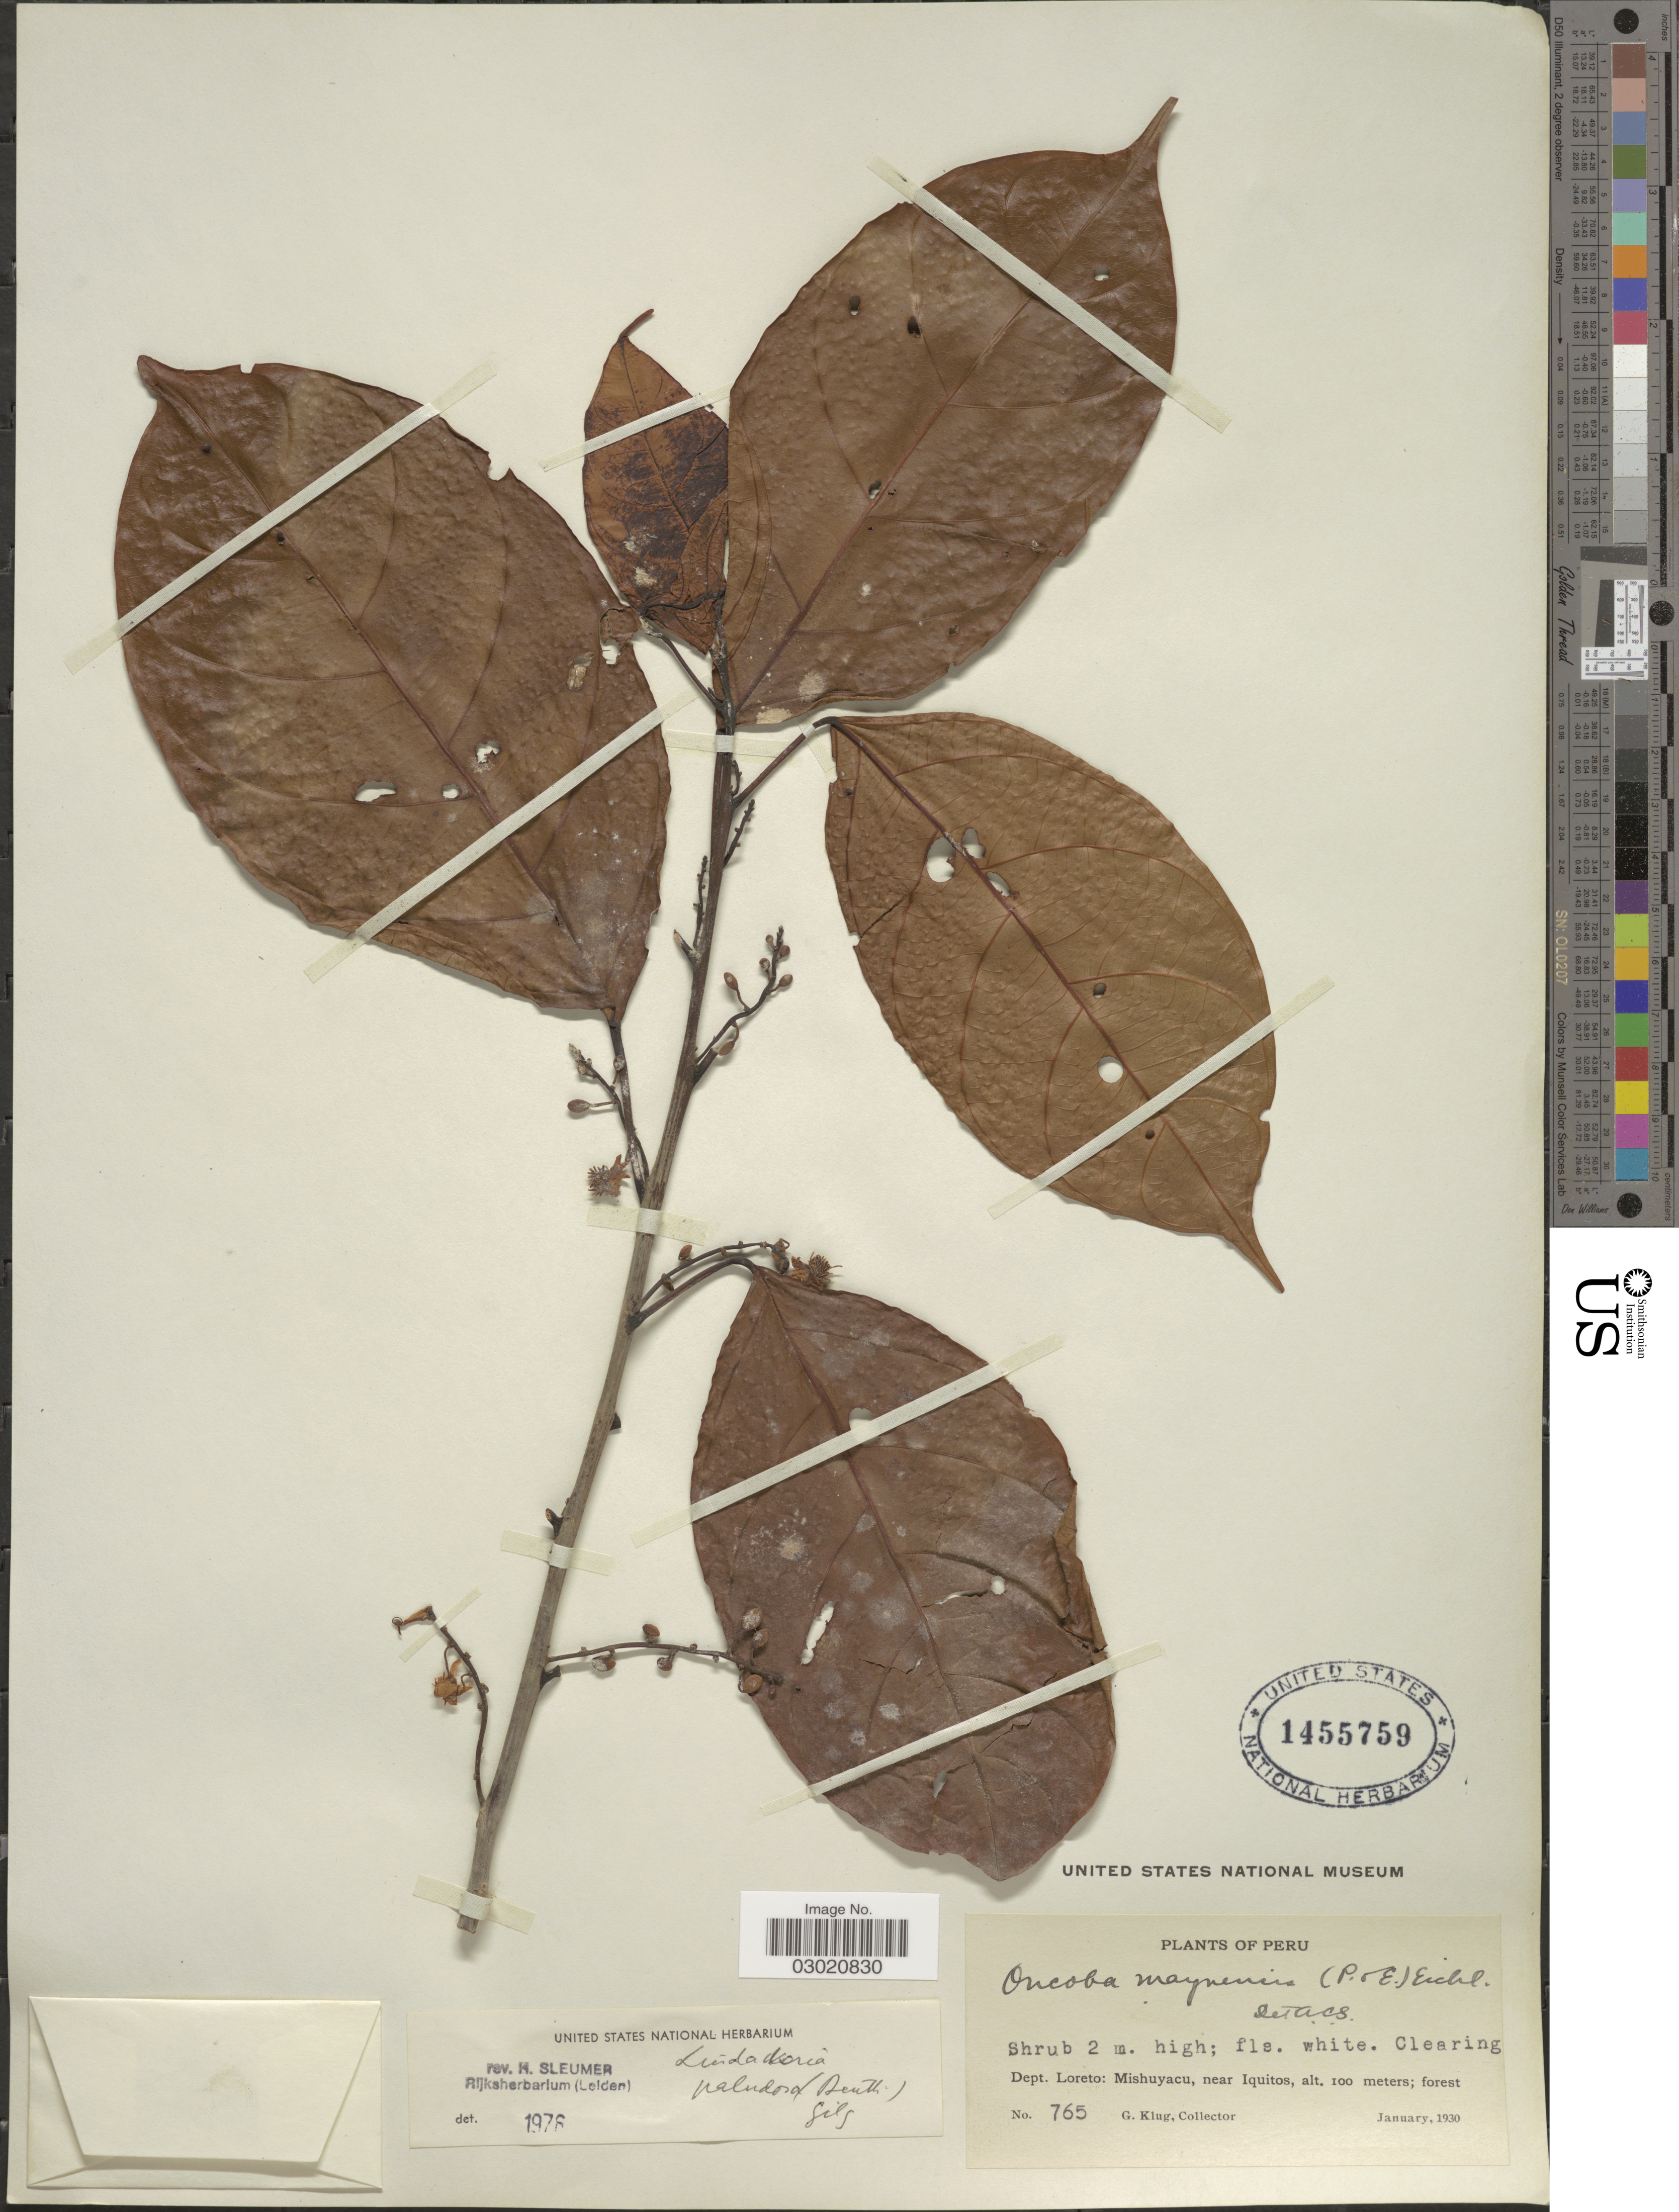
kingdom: Plantae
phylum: Tracheophyta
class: Magnoliopsida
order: Malpighiales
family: Achariaceae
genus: Lindackeria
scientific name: Lindackeria paludosa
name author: (Benth.) Gilg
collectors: G. Klug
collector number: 765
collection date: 1930-01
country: Peru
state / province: Loreto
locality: Dept. Loreto: Mishuyacu, near Iquitos.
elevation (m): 100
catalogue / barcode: US 1455759